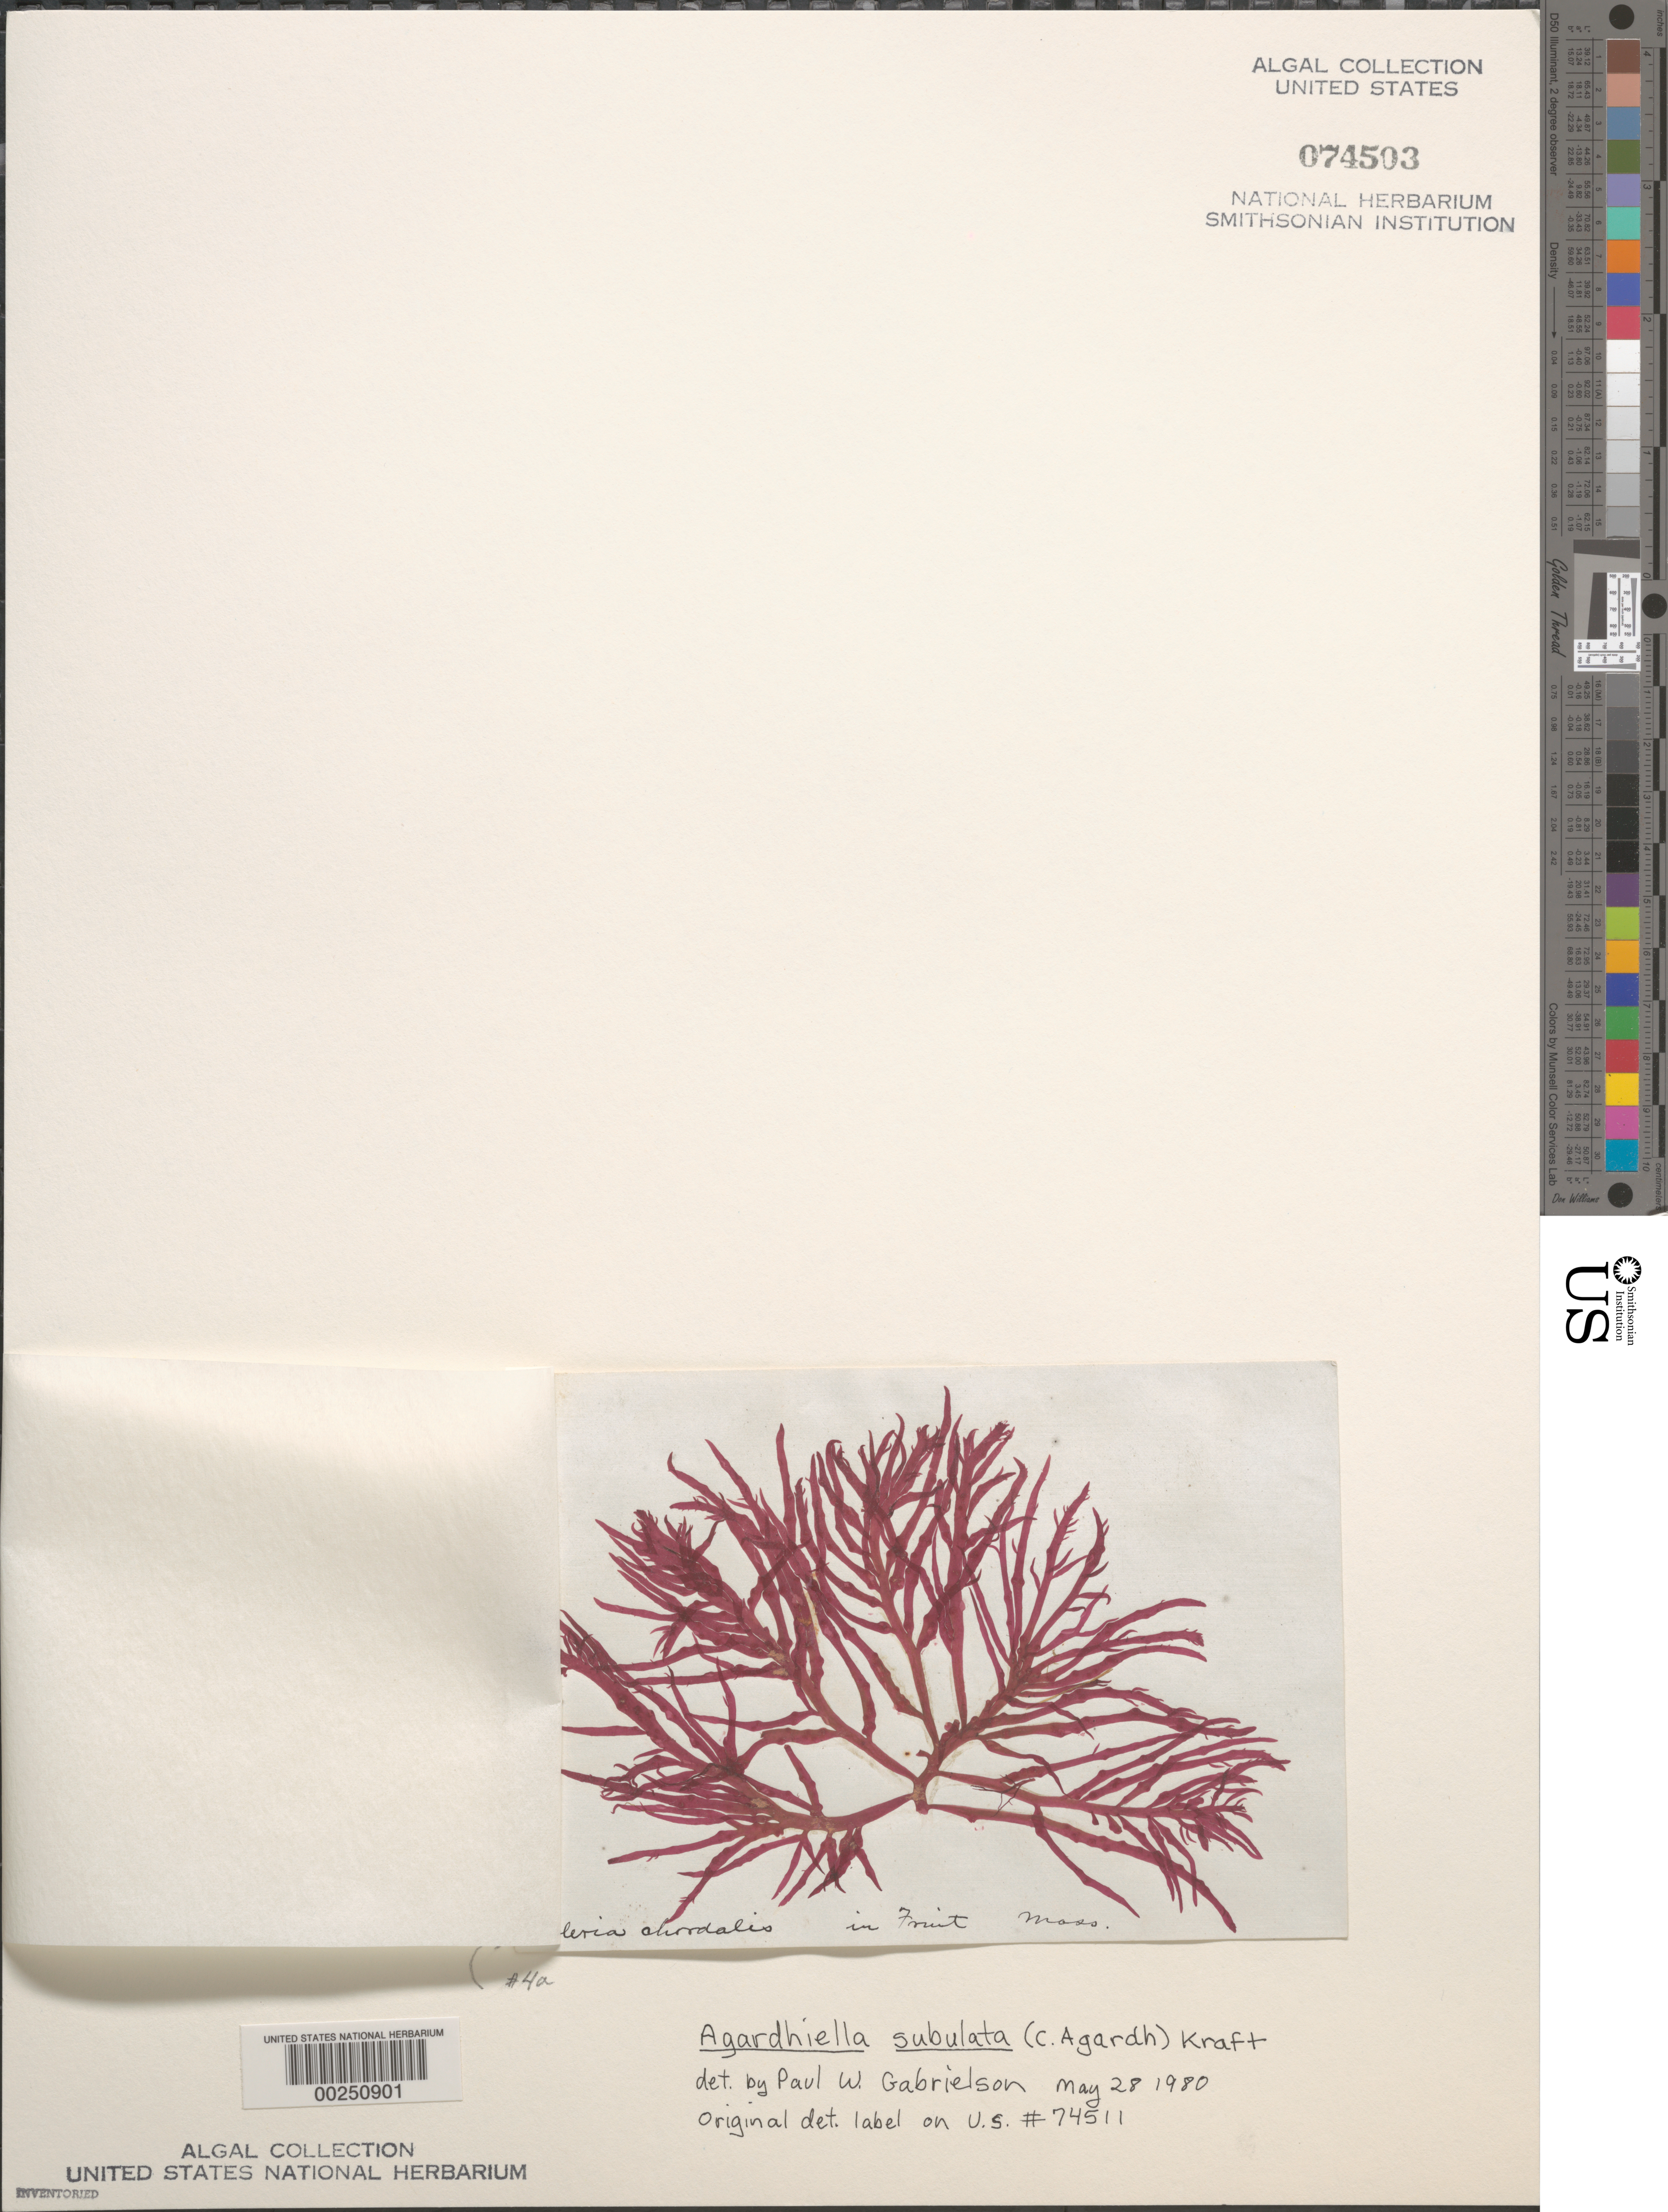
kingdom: Plantae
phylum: Rhodophyta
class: Florideophyceae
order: Gigartinales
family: Solieriaceae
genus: Agardhiella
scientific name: Agardhiella subulata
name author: (C. Agardh) G.T.Kraft & M.J. Wynne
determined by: Gabrielson, P. W.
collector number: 4a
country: United States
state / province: Massachusetts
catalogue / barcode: US 74503